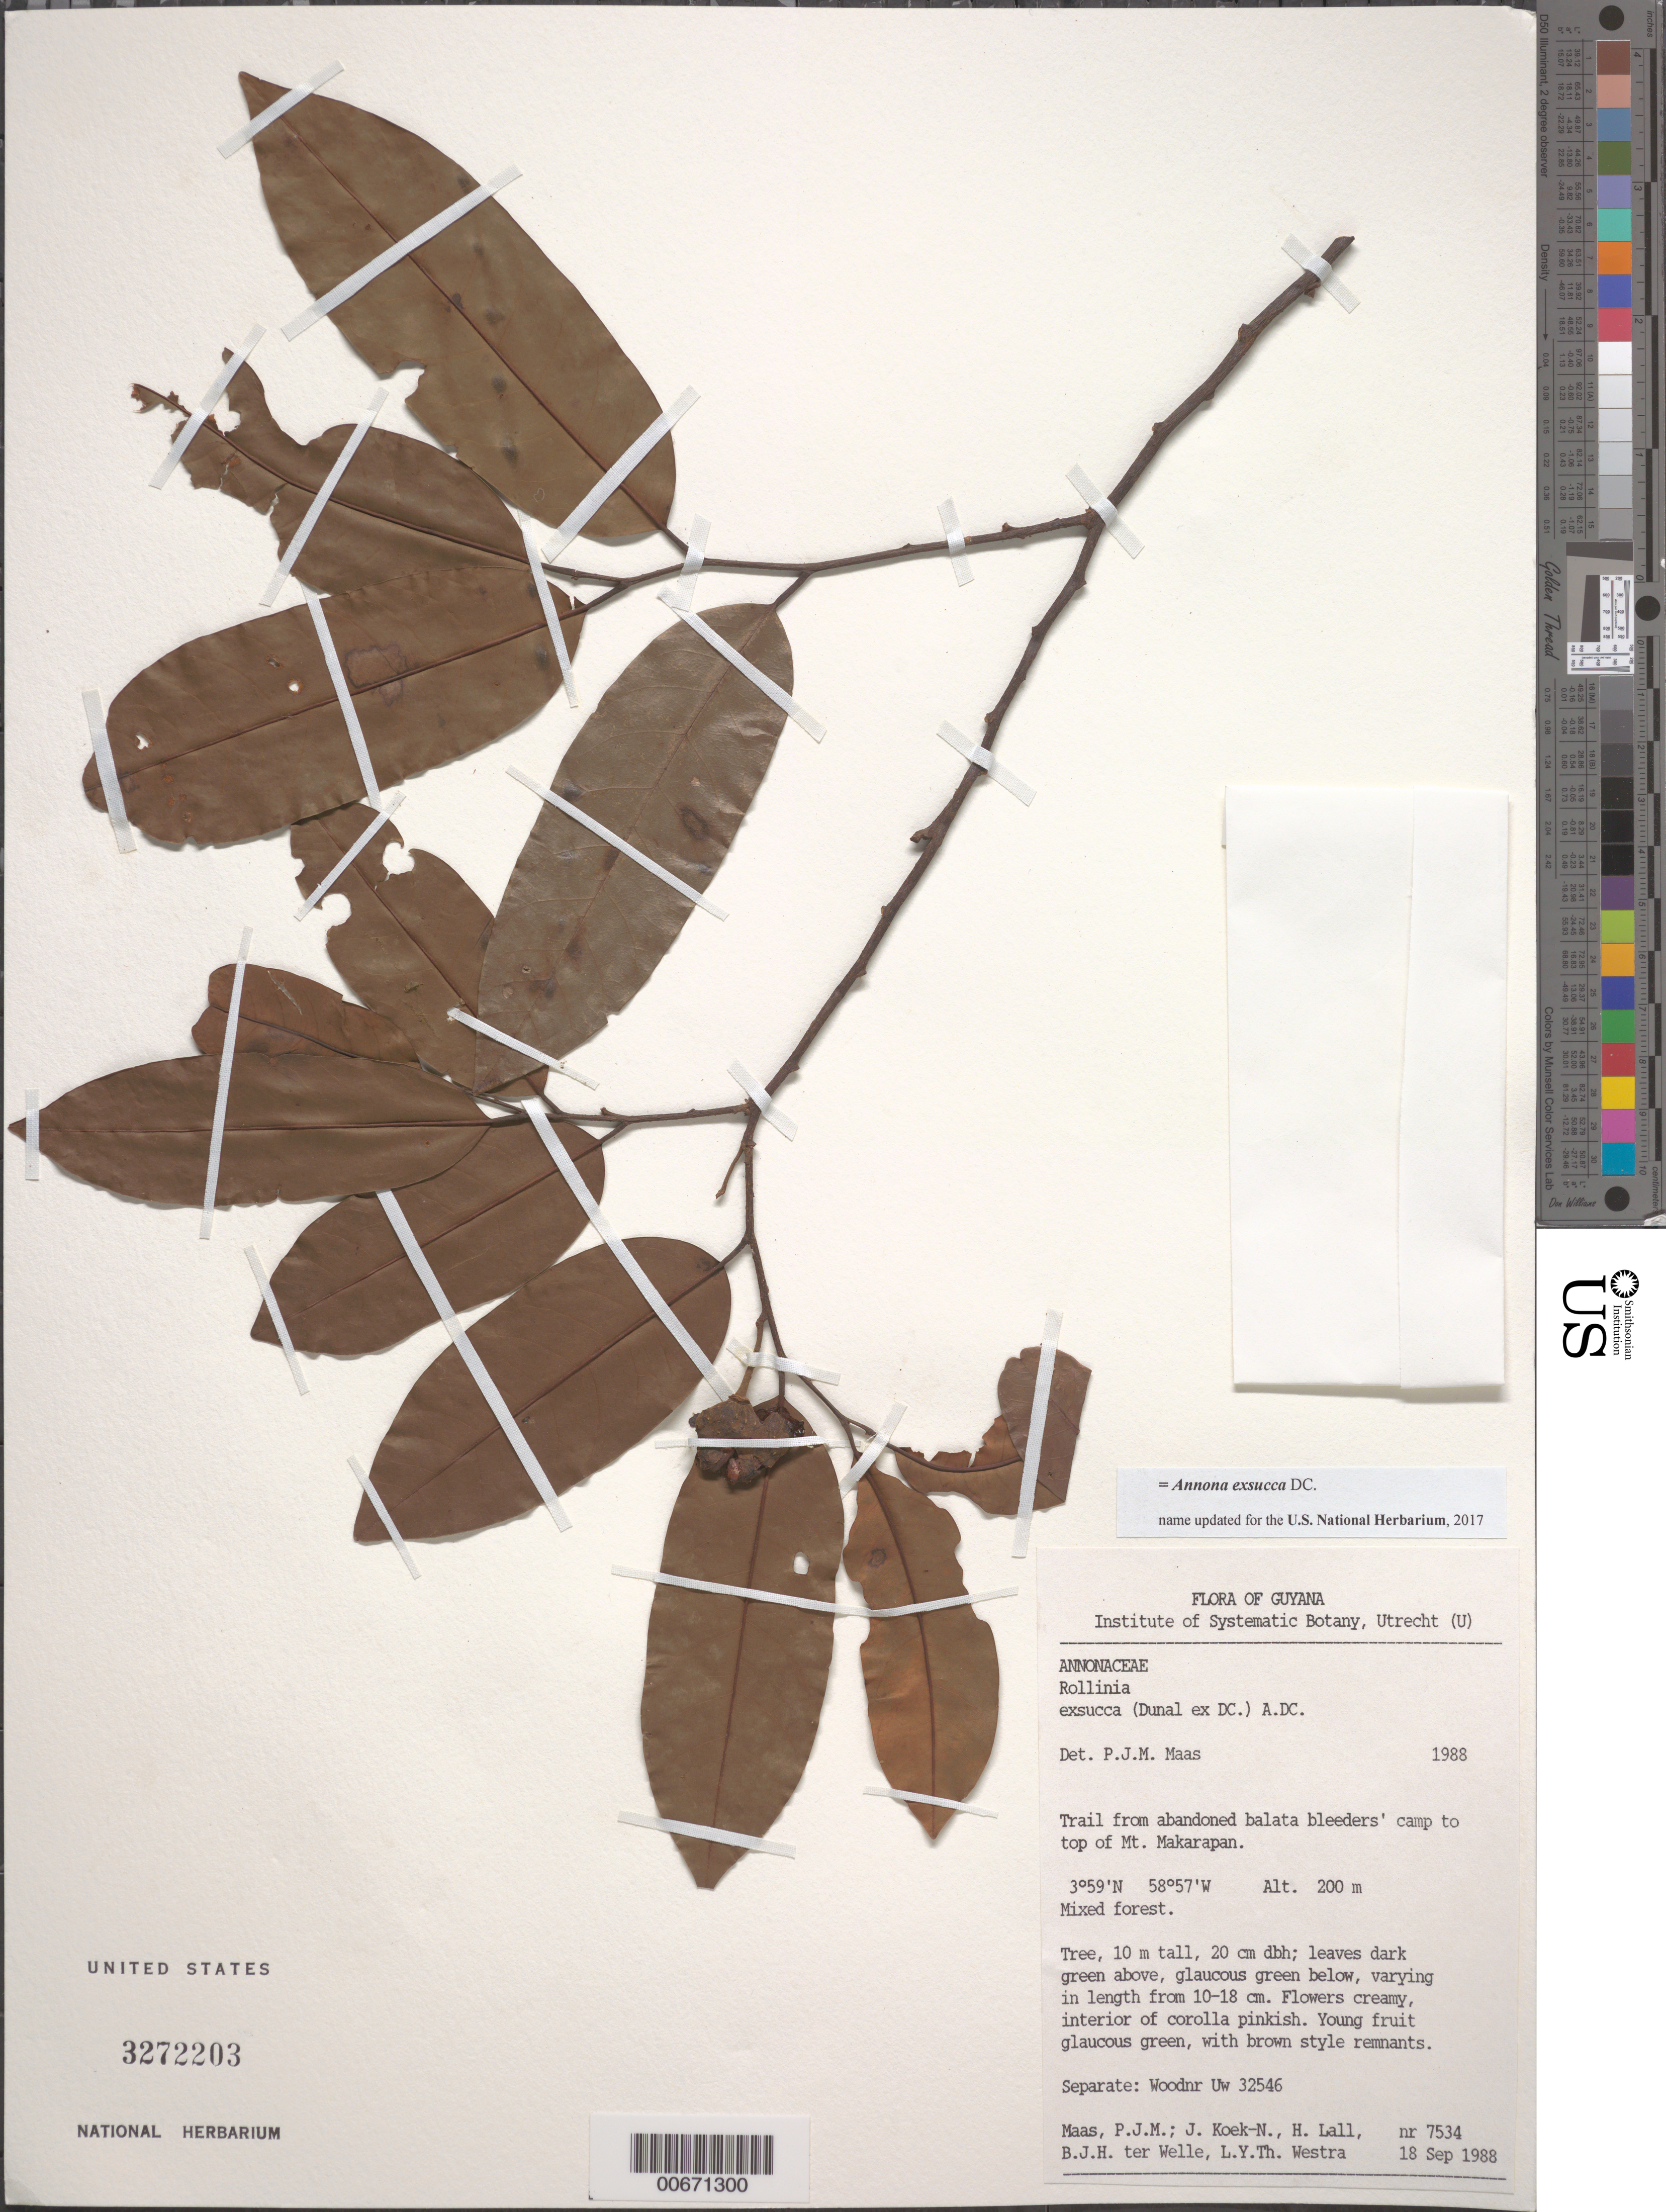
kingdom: Plantae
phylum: Tracheophyta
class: Magnoliopsida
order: Magnoliales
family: Annonaceae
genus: Annona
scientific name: Annona exsucca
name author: DC. ex Dunal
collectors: P. Maas, J. Koek-Noorman, H. Lall, B. Welle & L. Y. T. Westra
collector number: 7534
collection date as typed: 18-Sep-88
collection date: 1988-09-18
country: Guyana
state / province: U. Takutu-U. Essequibo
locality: Mt. Makarapan, trail from abandoned balata bleeder camp to top of mt.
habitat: Mixed forest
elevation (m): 200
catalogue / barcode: US 3272203